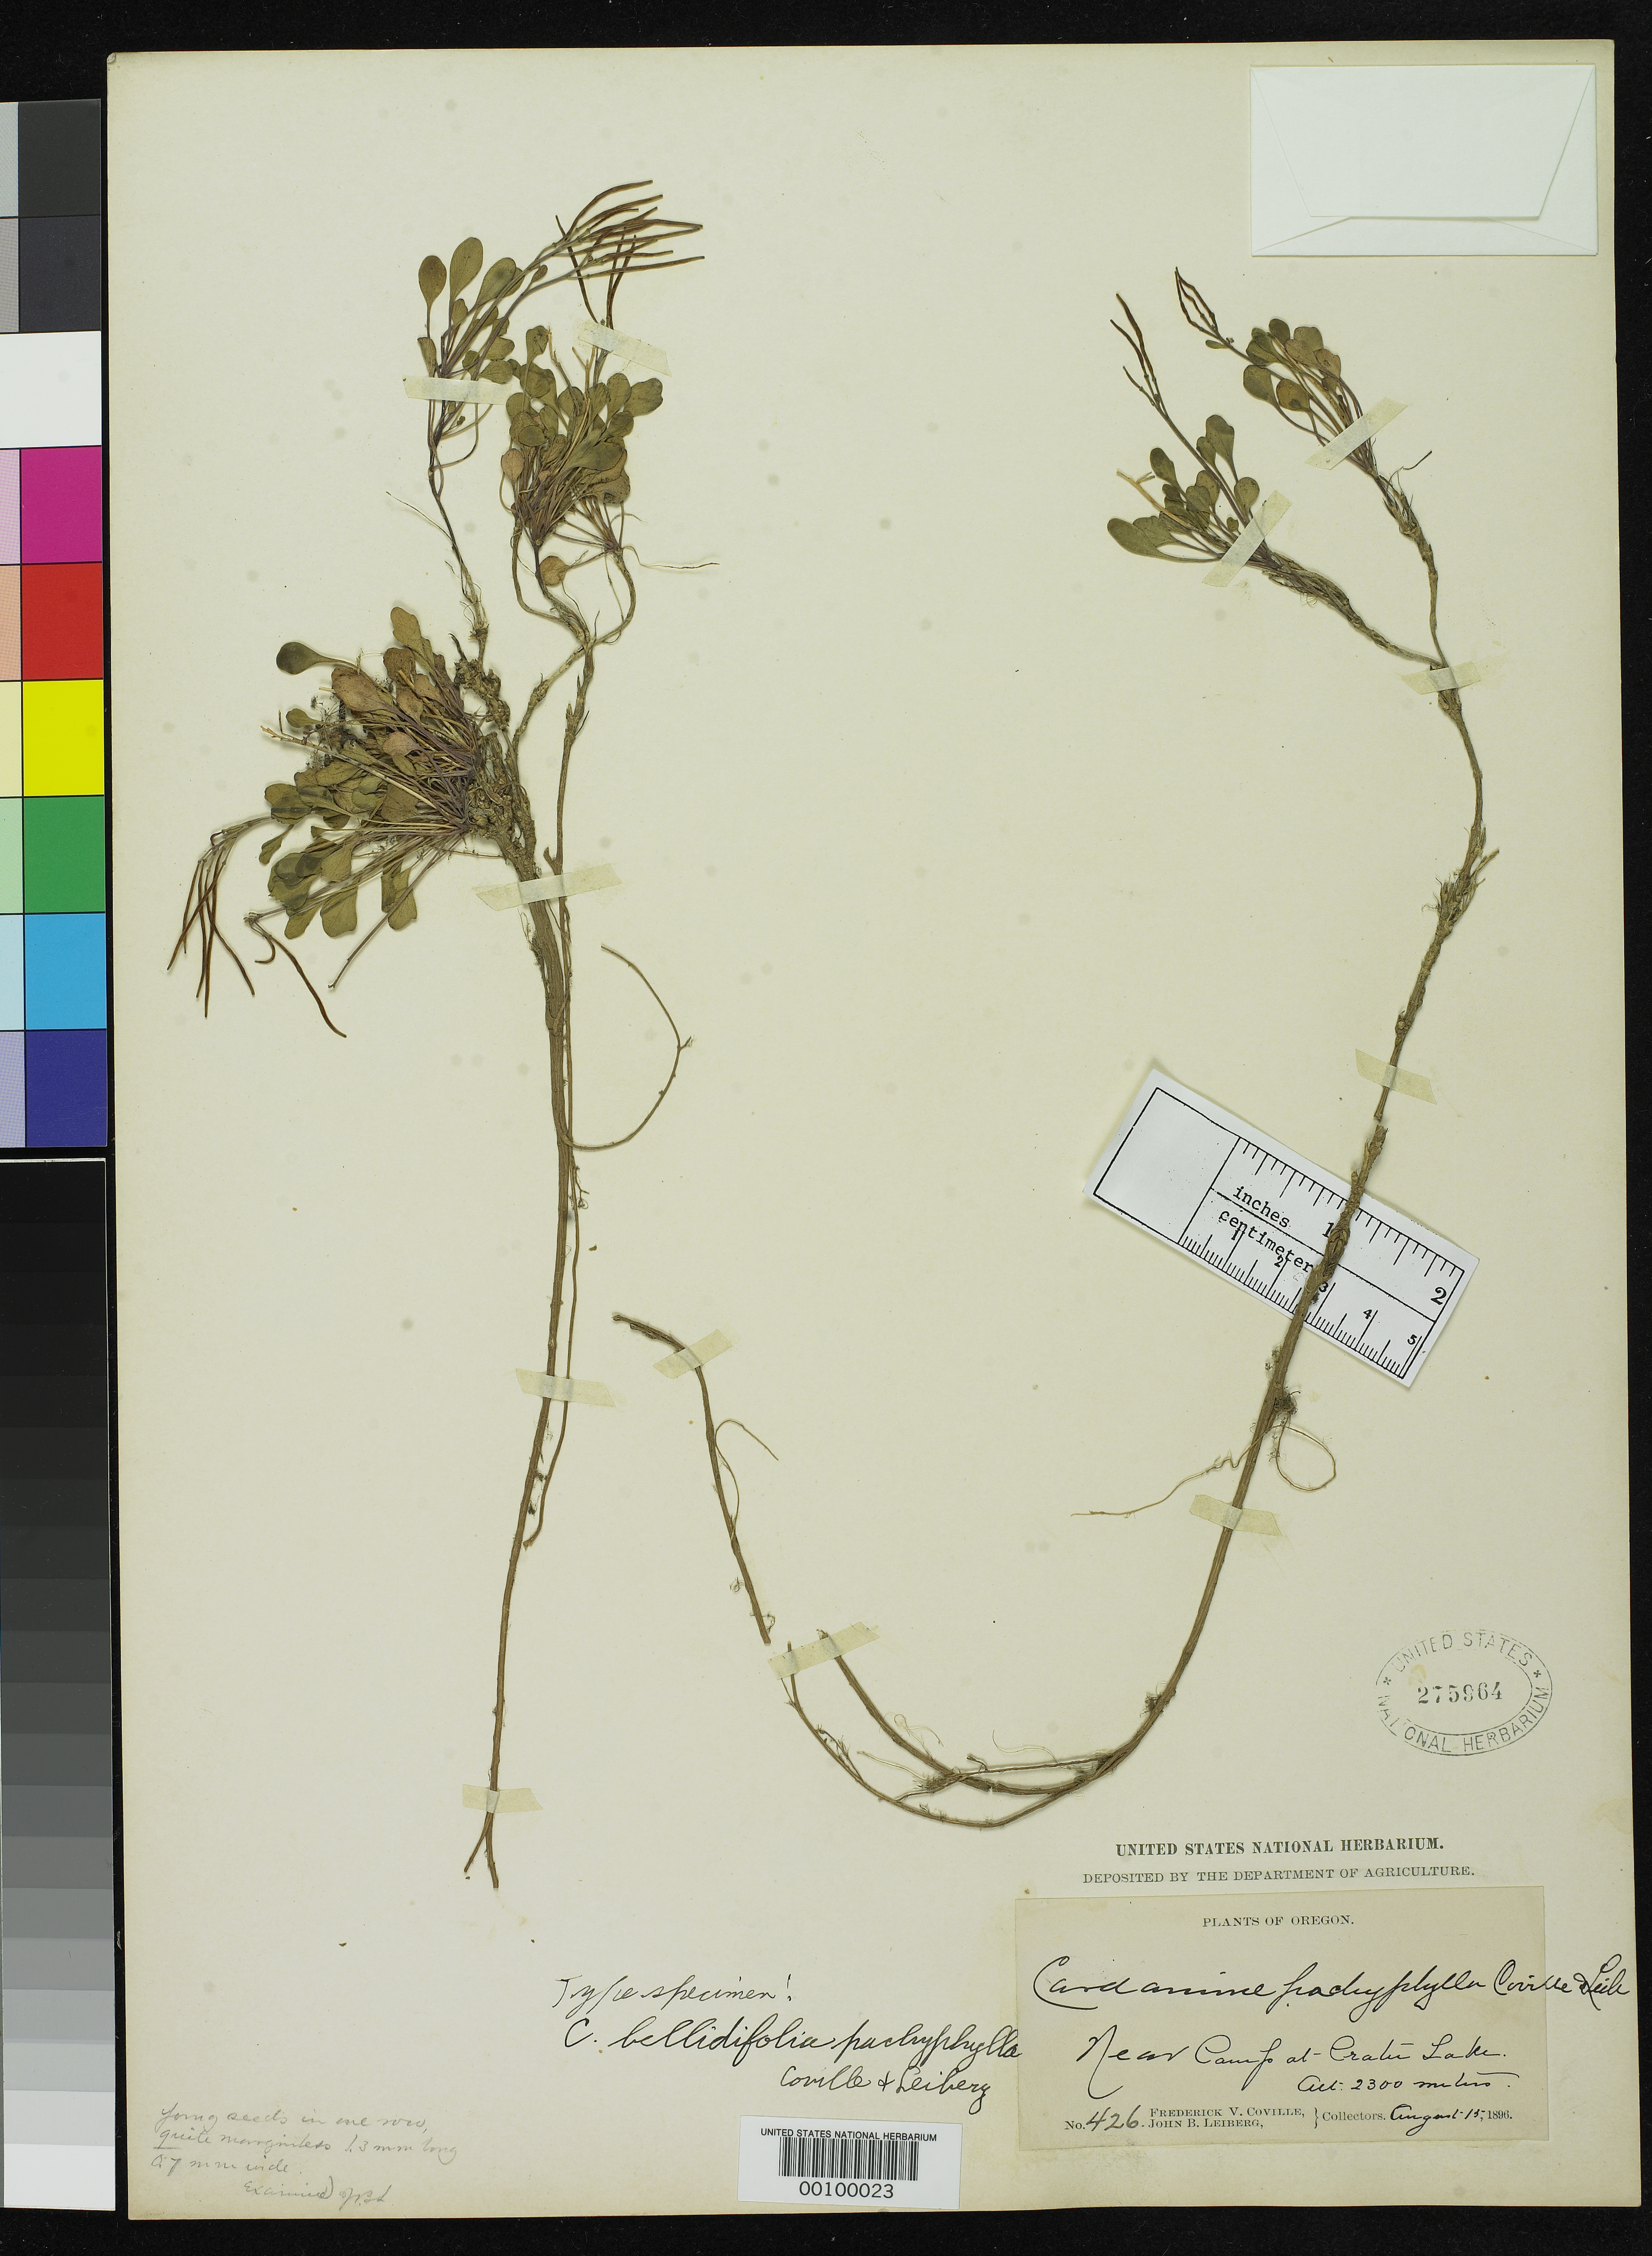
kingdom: Plantae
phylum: Tracheophyta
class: Magnoliopsida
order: Brassicales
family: Brassicaceae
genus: Cardamine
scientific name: Cardamine bellidifolia var. pachyphylla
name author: Coville & Leiberg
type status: Holotype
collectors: F. V. Coville & J. Leiberg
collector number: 426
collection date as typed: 14 Aug 1896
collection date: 1896-08-14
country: United States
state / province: Oregon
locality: Near camp at Crater Lake.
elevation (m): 3500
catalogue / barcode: US 275964